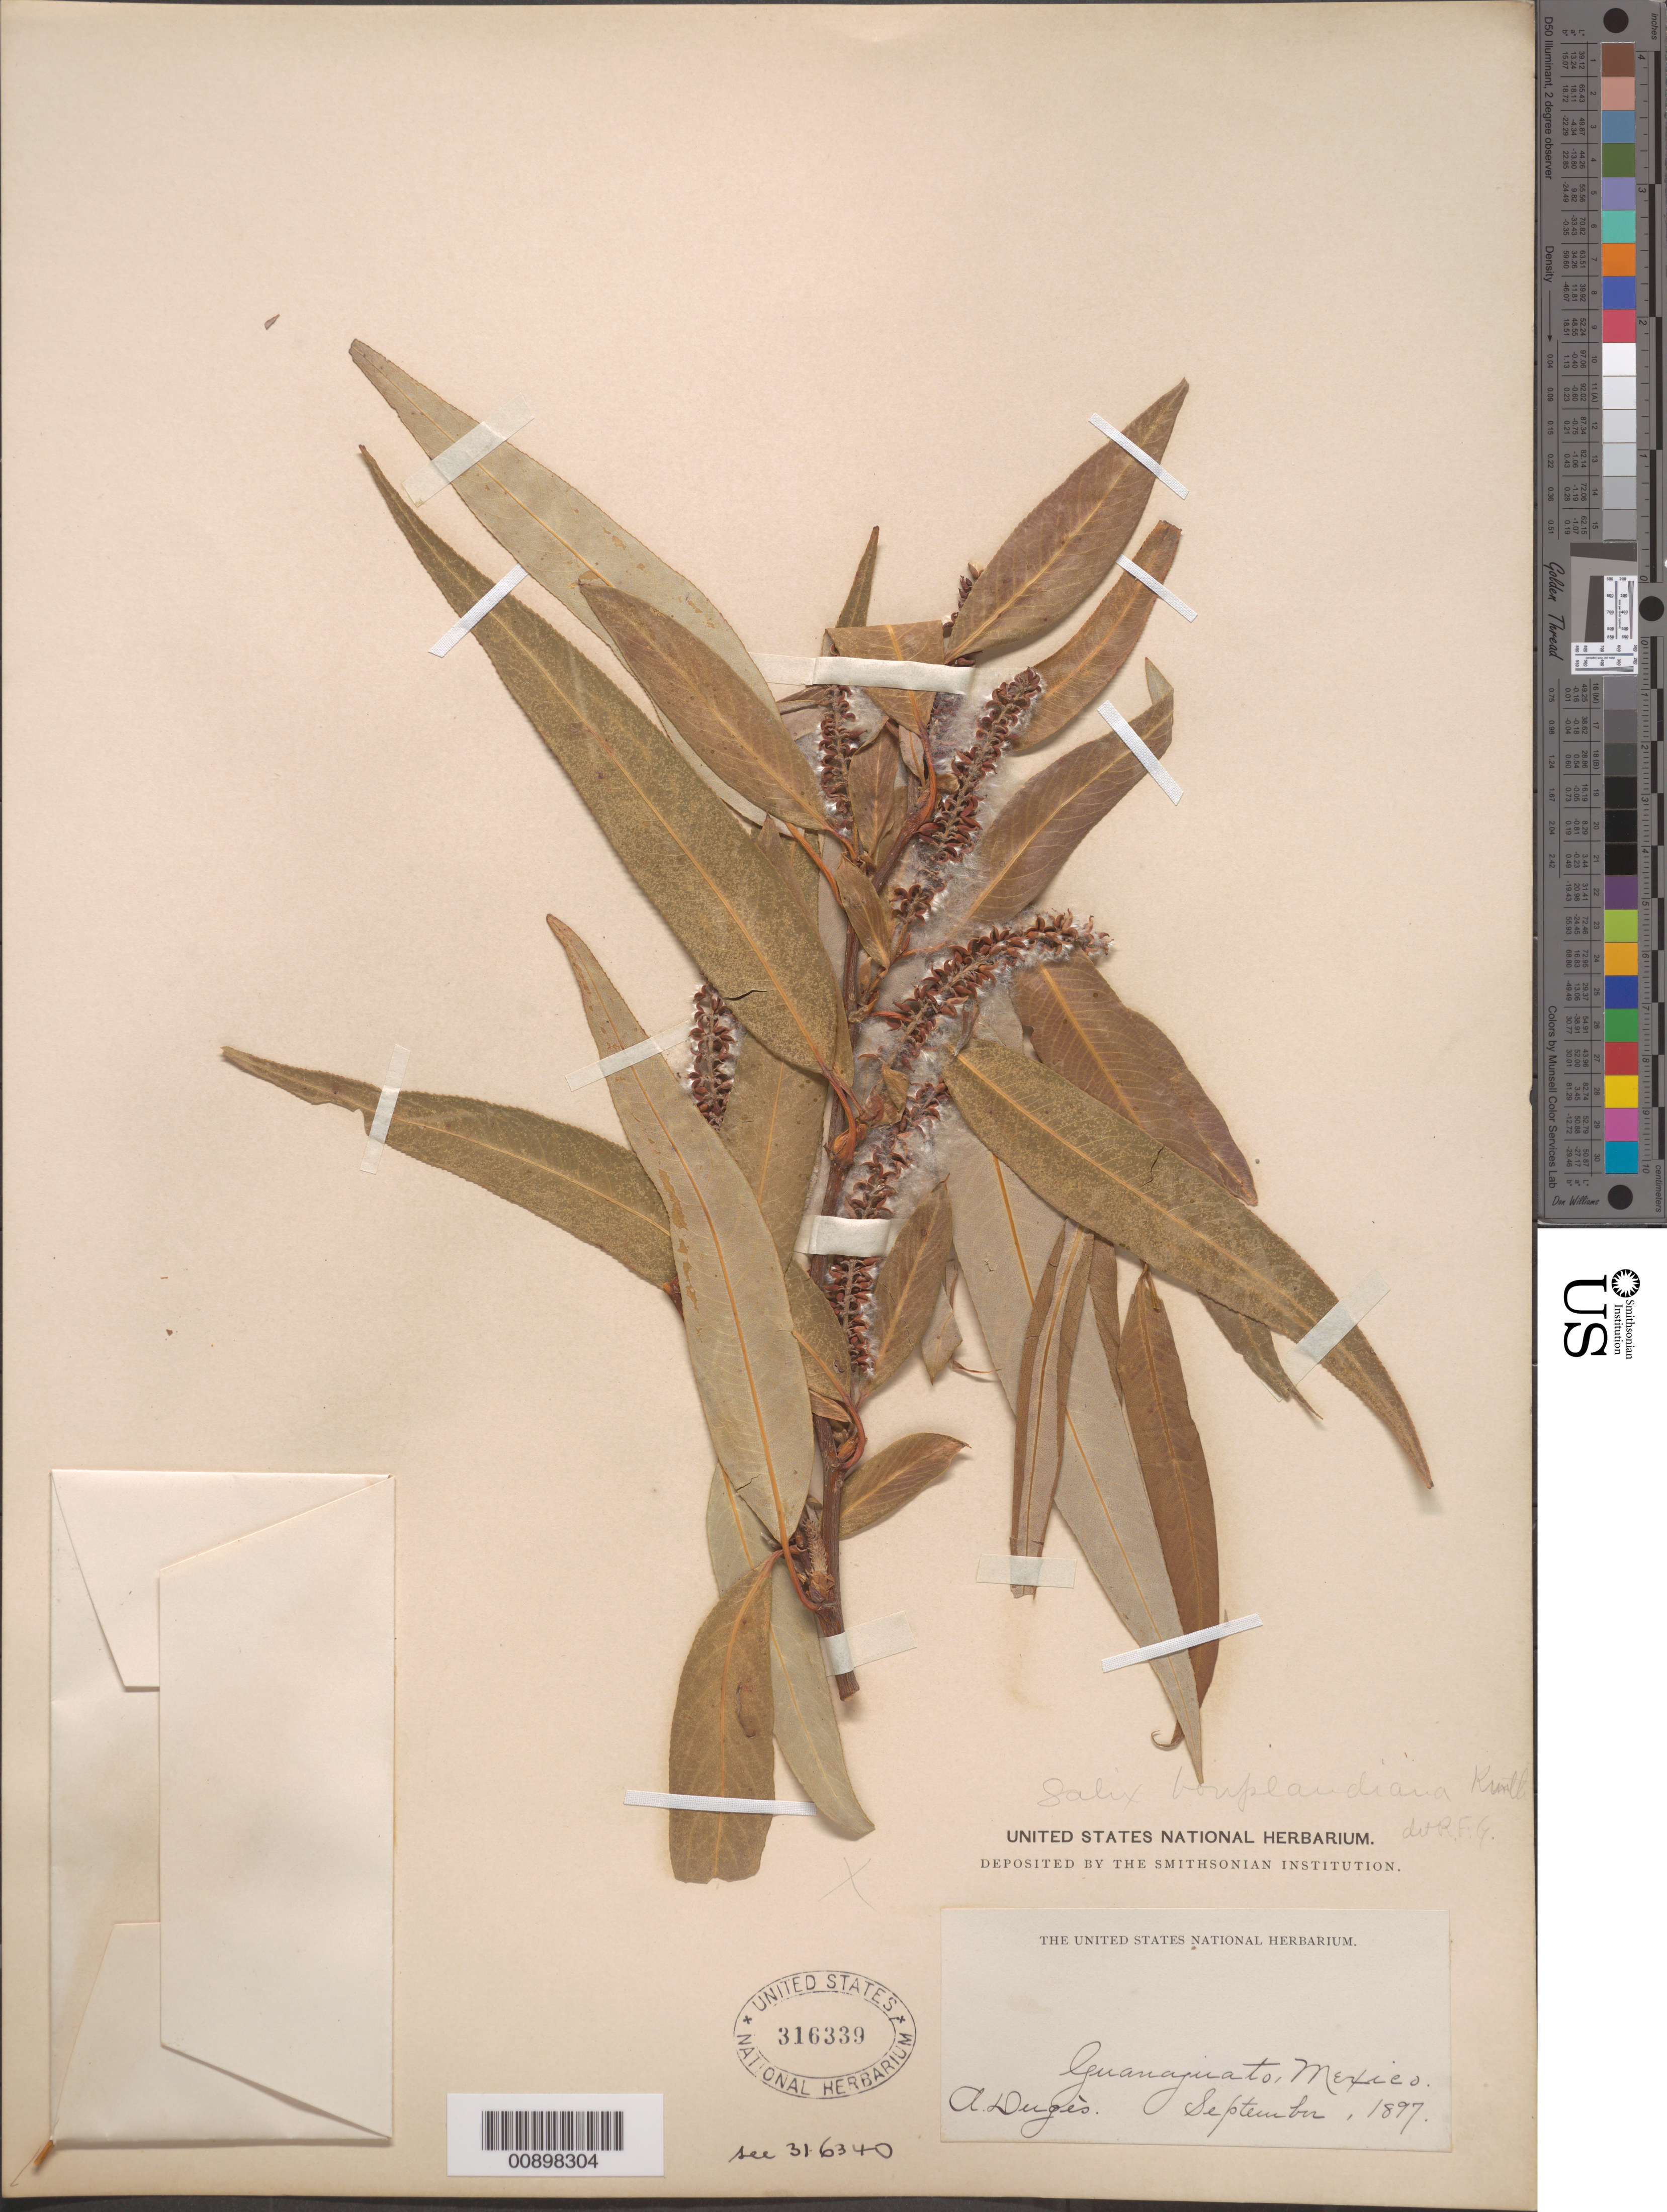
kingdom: Plantae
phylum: Tracheophyta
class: Magnoliopsida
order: Malpighiales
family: Salicaceae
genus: Salix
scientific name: Salix bonplandiana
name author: Kunth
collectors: A. Dugès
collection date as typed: Sep 1897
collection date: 1897-09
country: Mexico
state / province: Guanajuato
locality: Guanajuato.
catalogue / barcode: US 316339